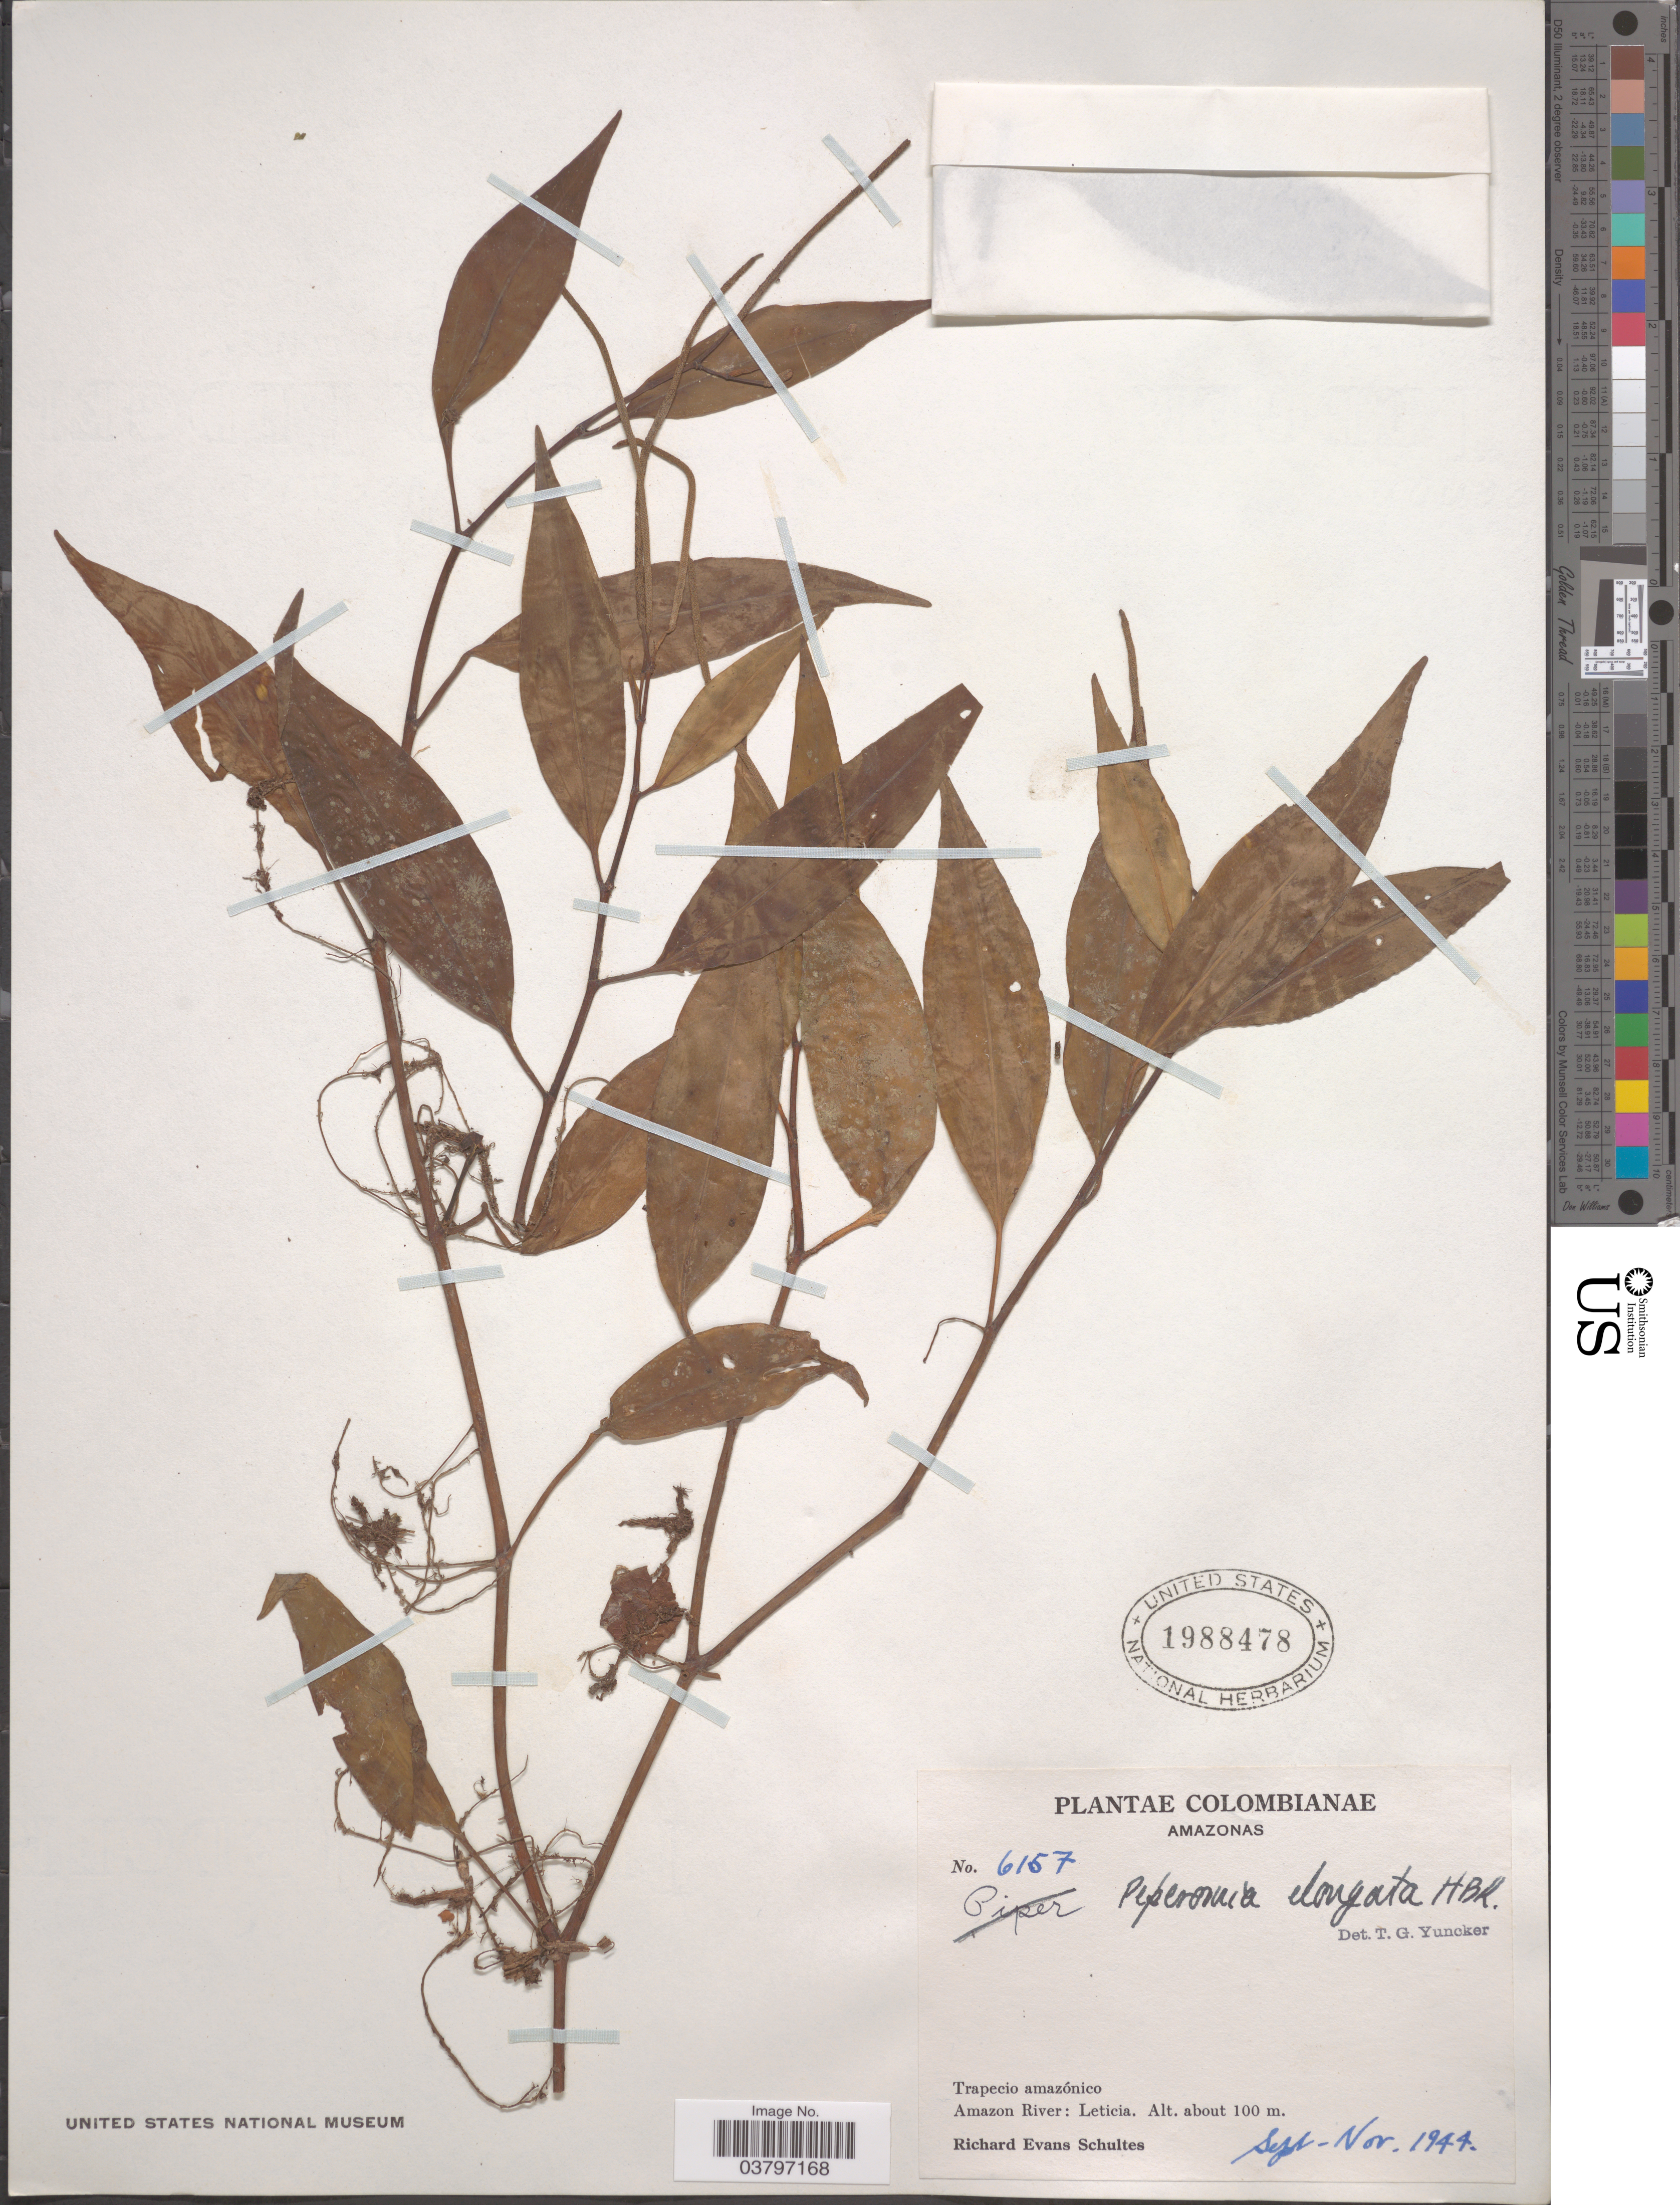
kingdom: Plantae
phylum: Tracheophyta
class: Magnoliopsida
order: Piperales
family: Piperaceae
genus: Peperomia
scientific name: Peperomia elongata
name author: Kunth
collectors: R. E. Schultes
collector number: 6157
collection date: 1944-09/1944-11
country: Colombia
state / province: Amazônas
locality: Trapecio amazónico. Amazon River: Leticia.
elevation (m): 100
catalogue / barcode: US 1988478